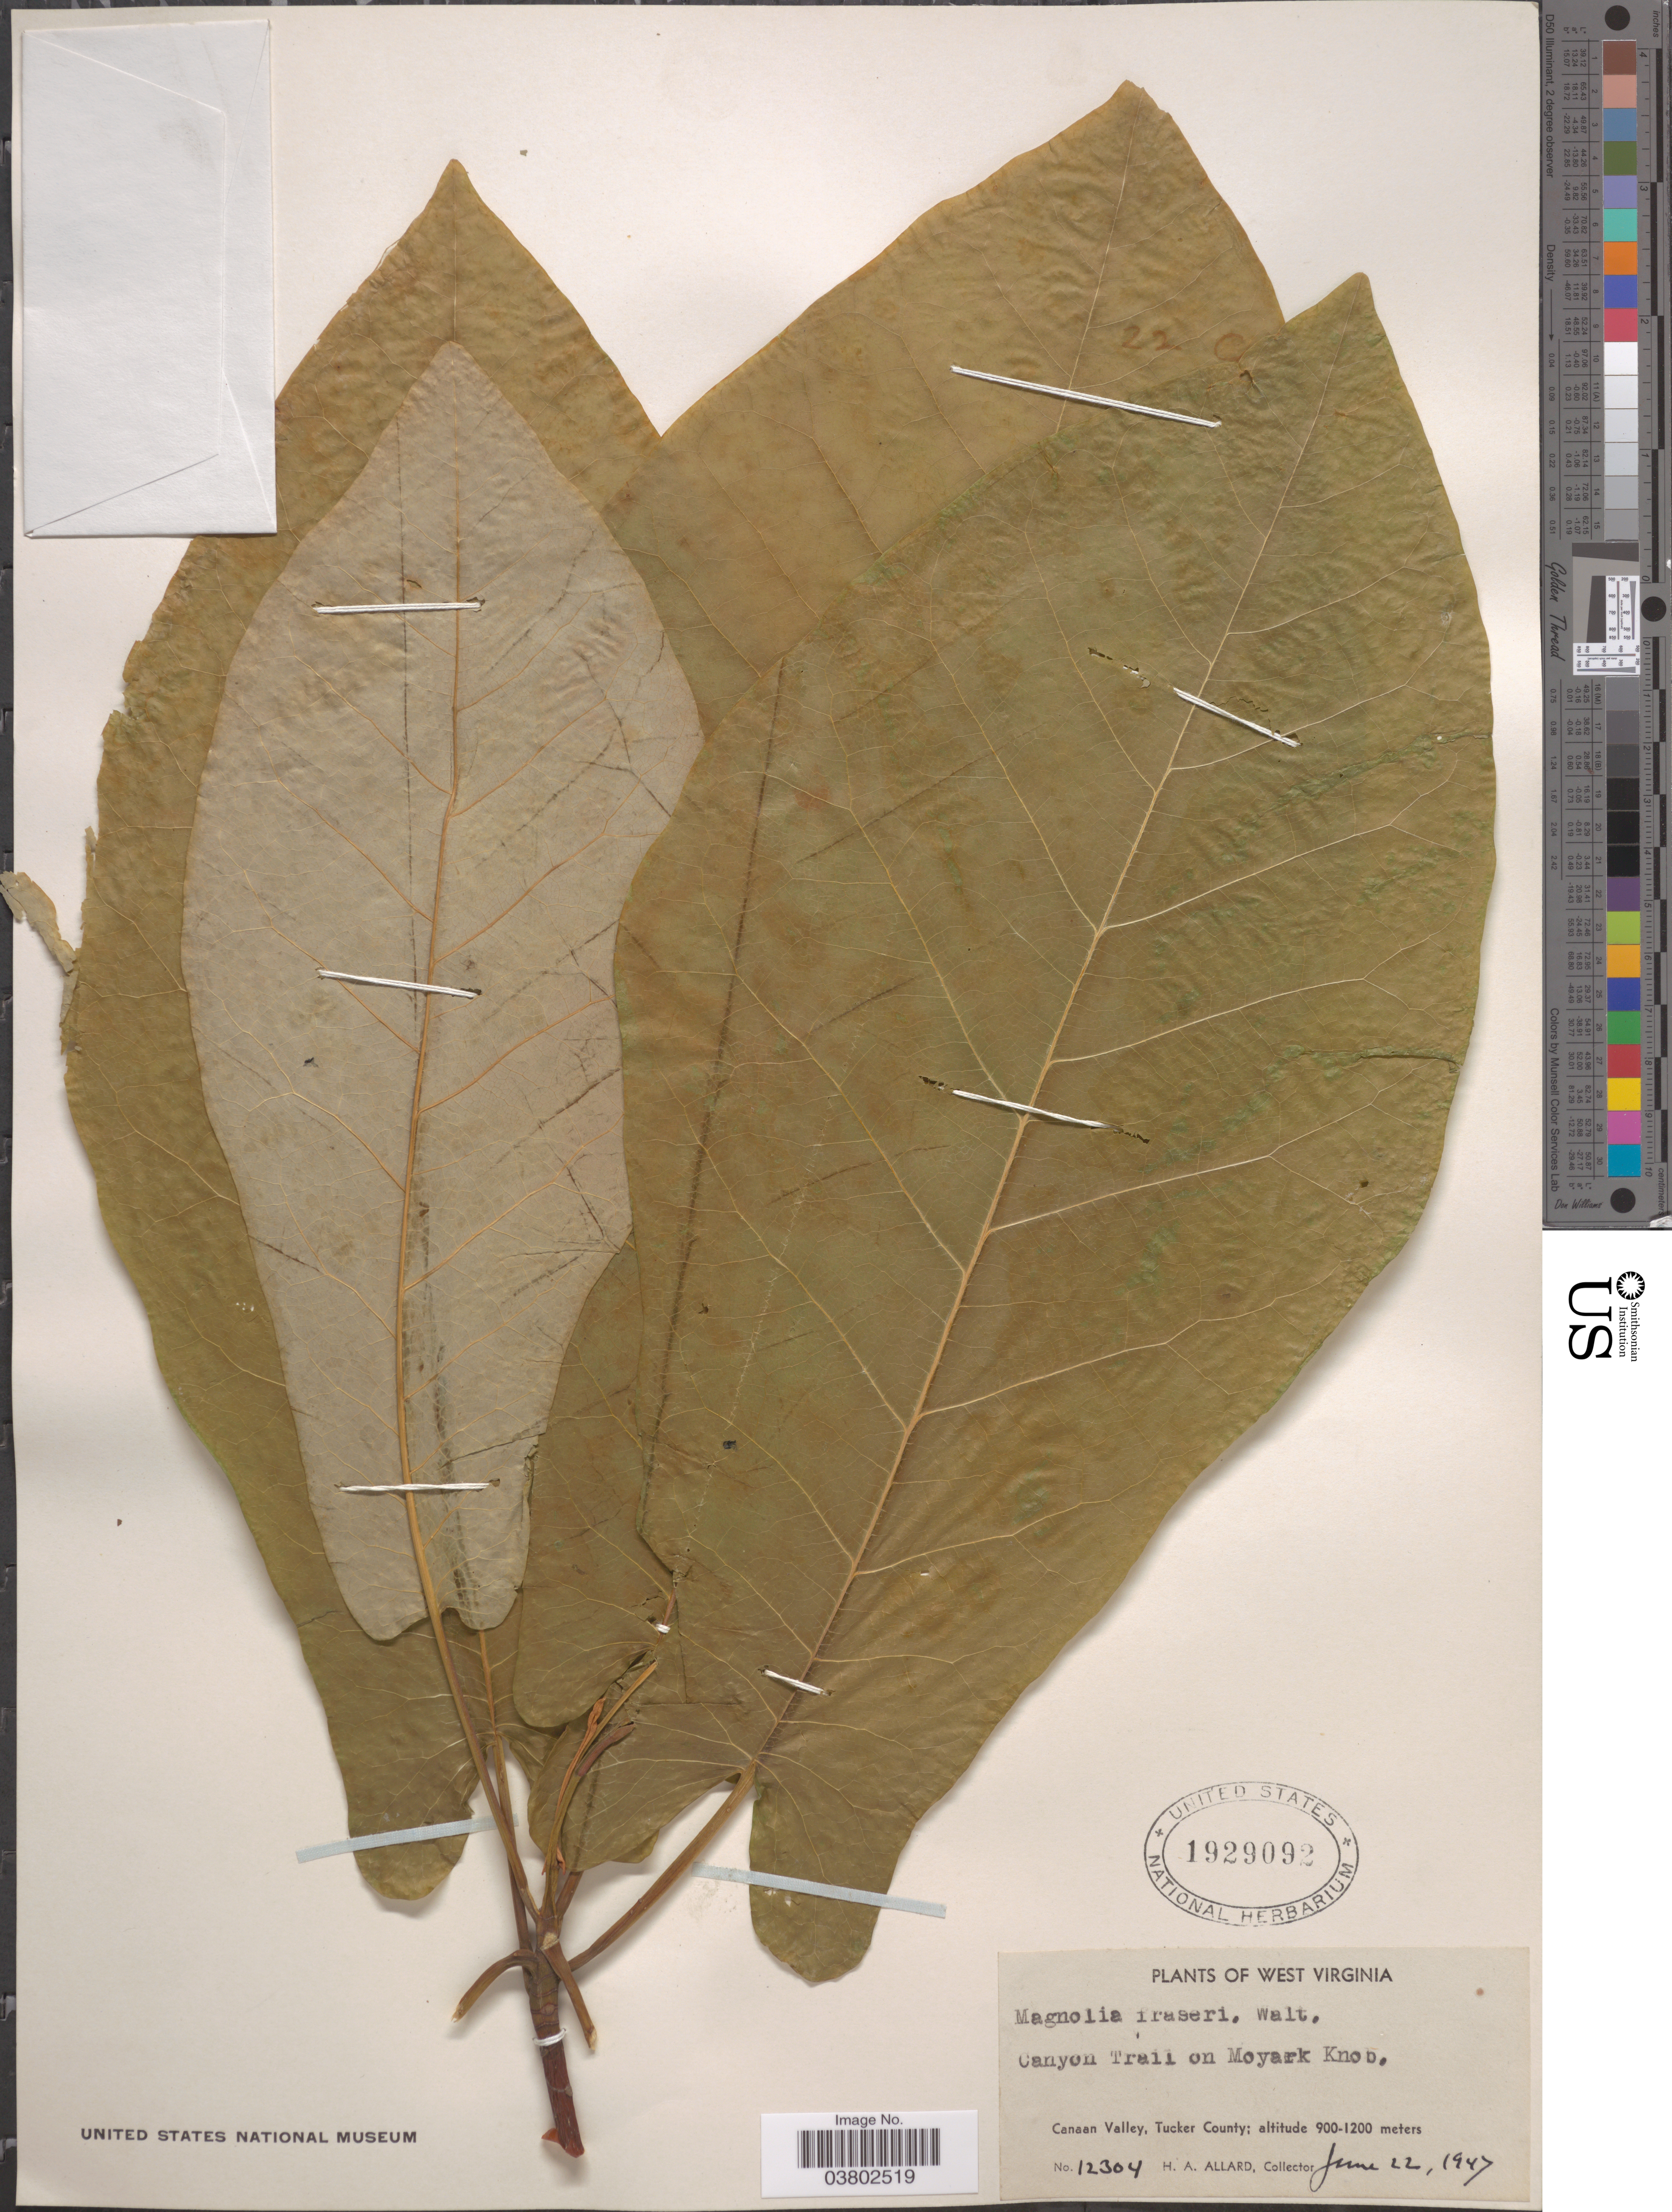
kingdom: Plantae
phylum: Tracheophyta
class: Magnoliopsida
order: Magnoliales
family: Magnoliaceae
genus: Magnolia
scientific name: Magnolia fraseri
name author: Walter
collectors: H. A. Allard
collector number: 12304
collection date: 1947-06-22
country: United States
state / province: West Virginia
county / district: Tucker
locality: Canyon Trail on Moyark Knob. Canaan Valley, Tucker County.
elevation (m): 900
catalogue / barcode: US 1929092